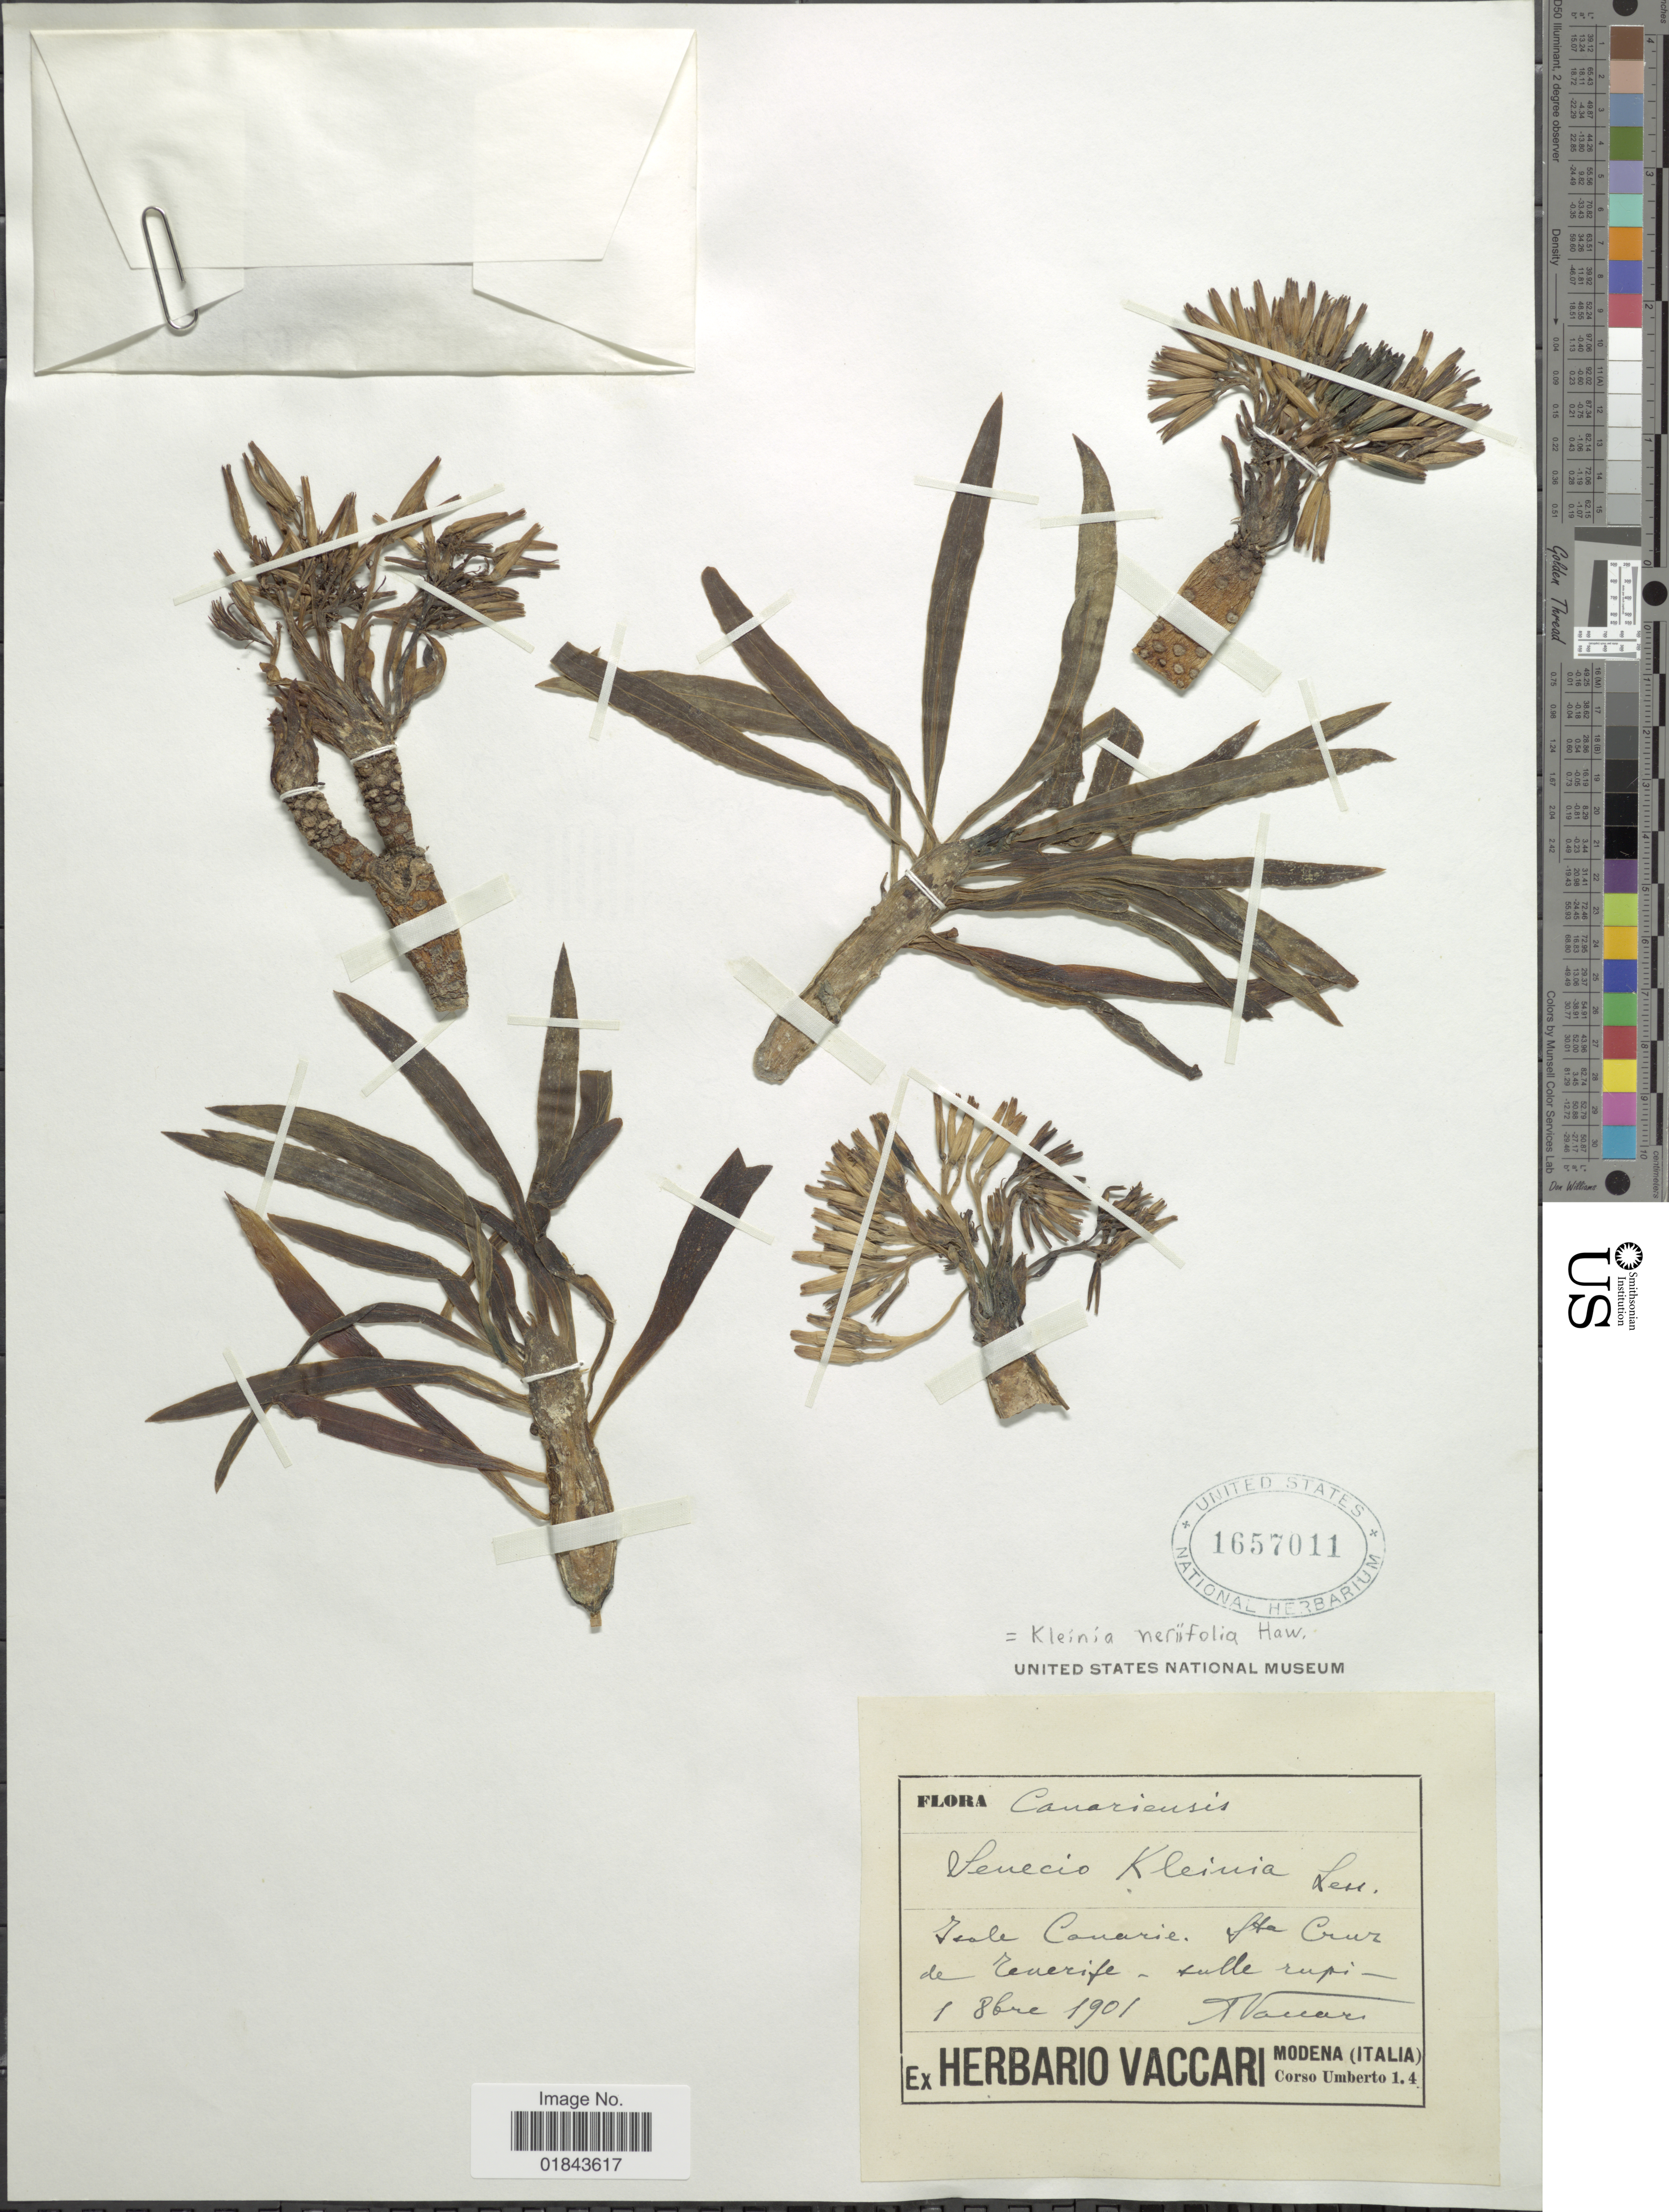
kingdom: Plantae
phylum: Tracheophyta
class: Magnoliopsida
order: Asterales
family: Asteraceae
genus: Kleinia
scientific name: Kleinia neriifolia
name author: Haw.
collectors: A. Vaccari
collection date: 1901-10-01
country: Spain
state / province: Canarias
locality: Sta. Cruz de Tenerife, Tulle rupi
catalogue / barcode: US 1657011